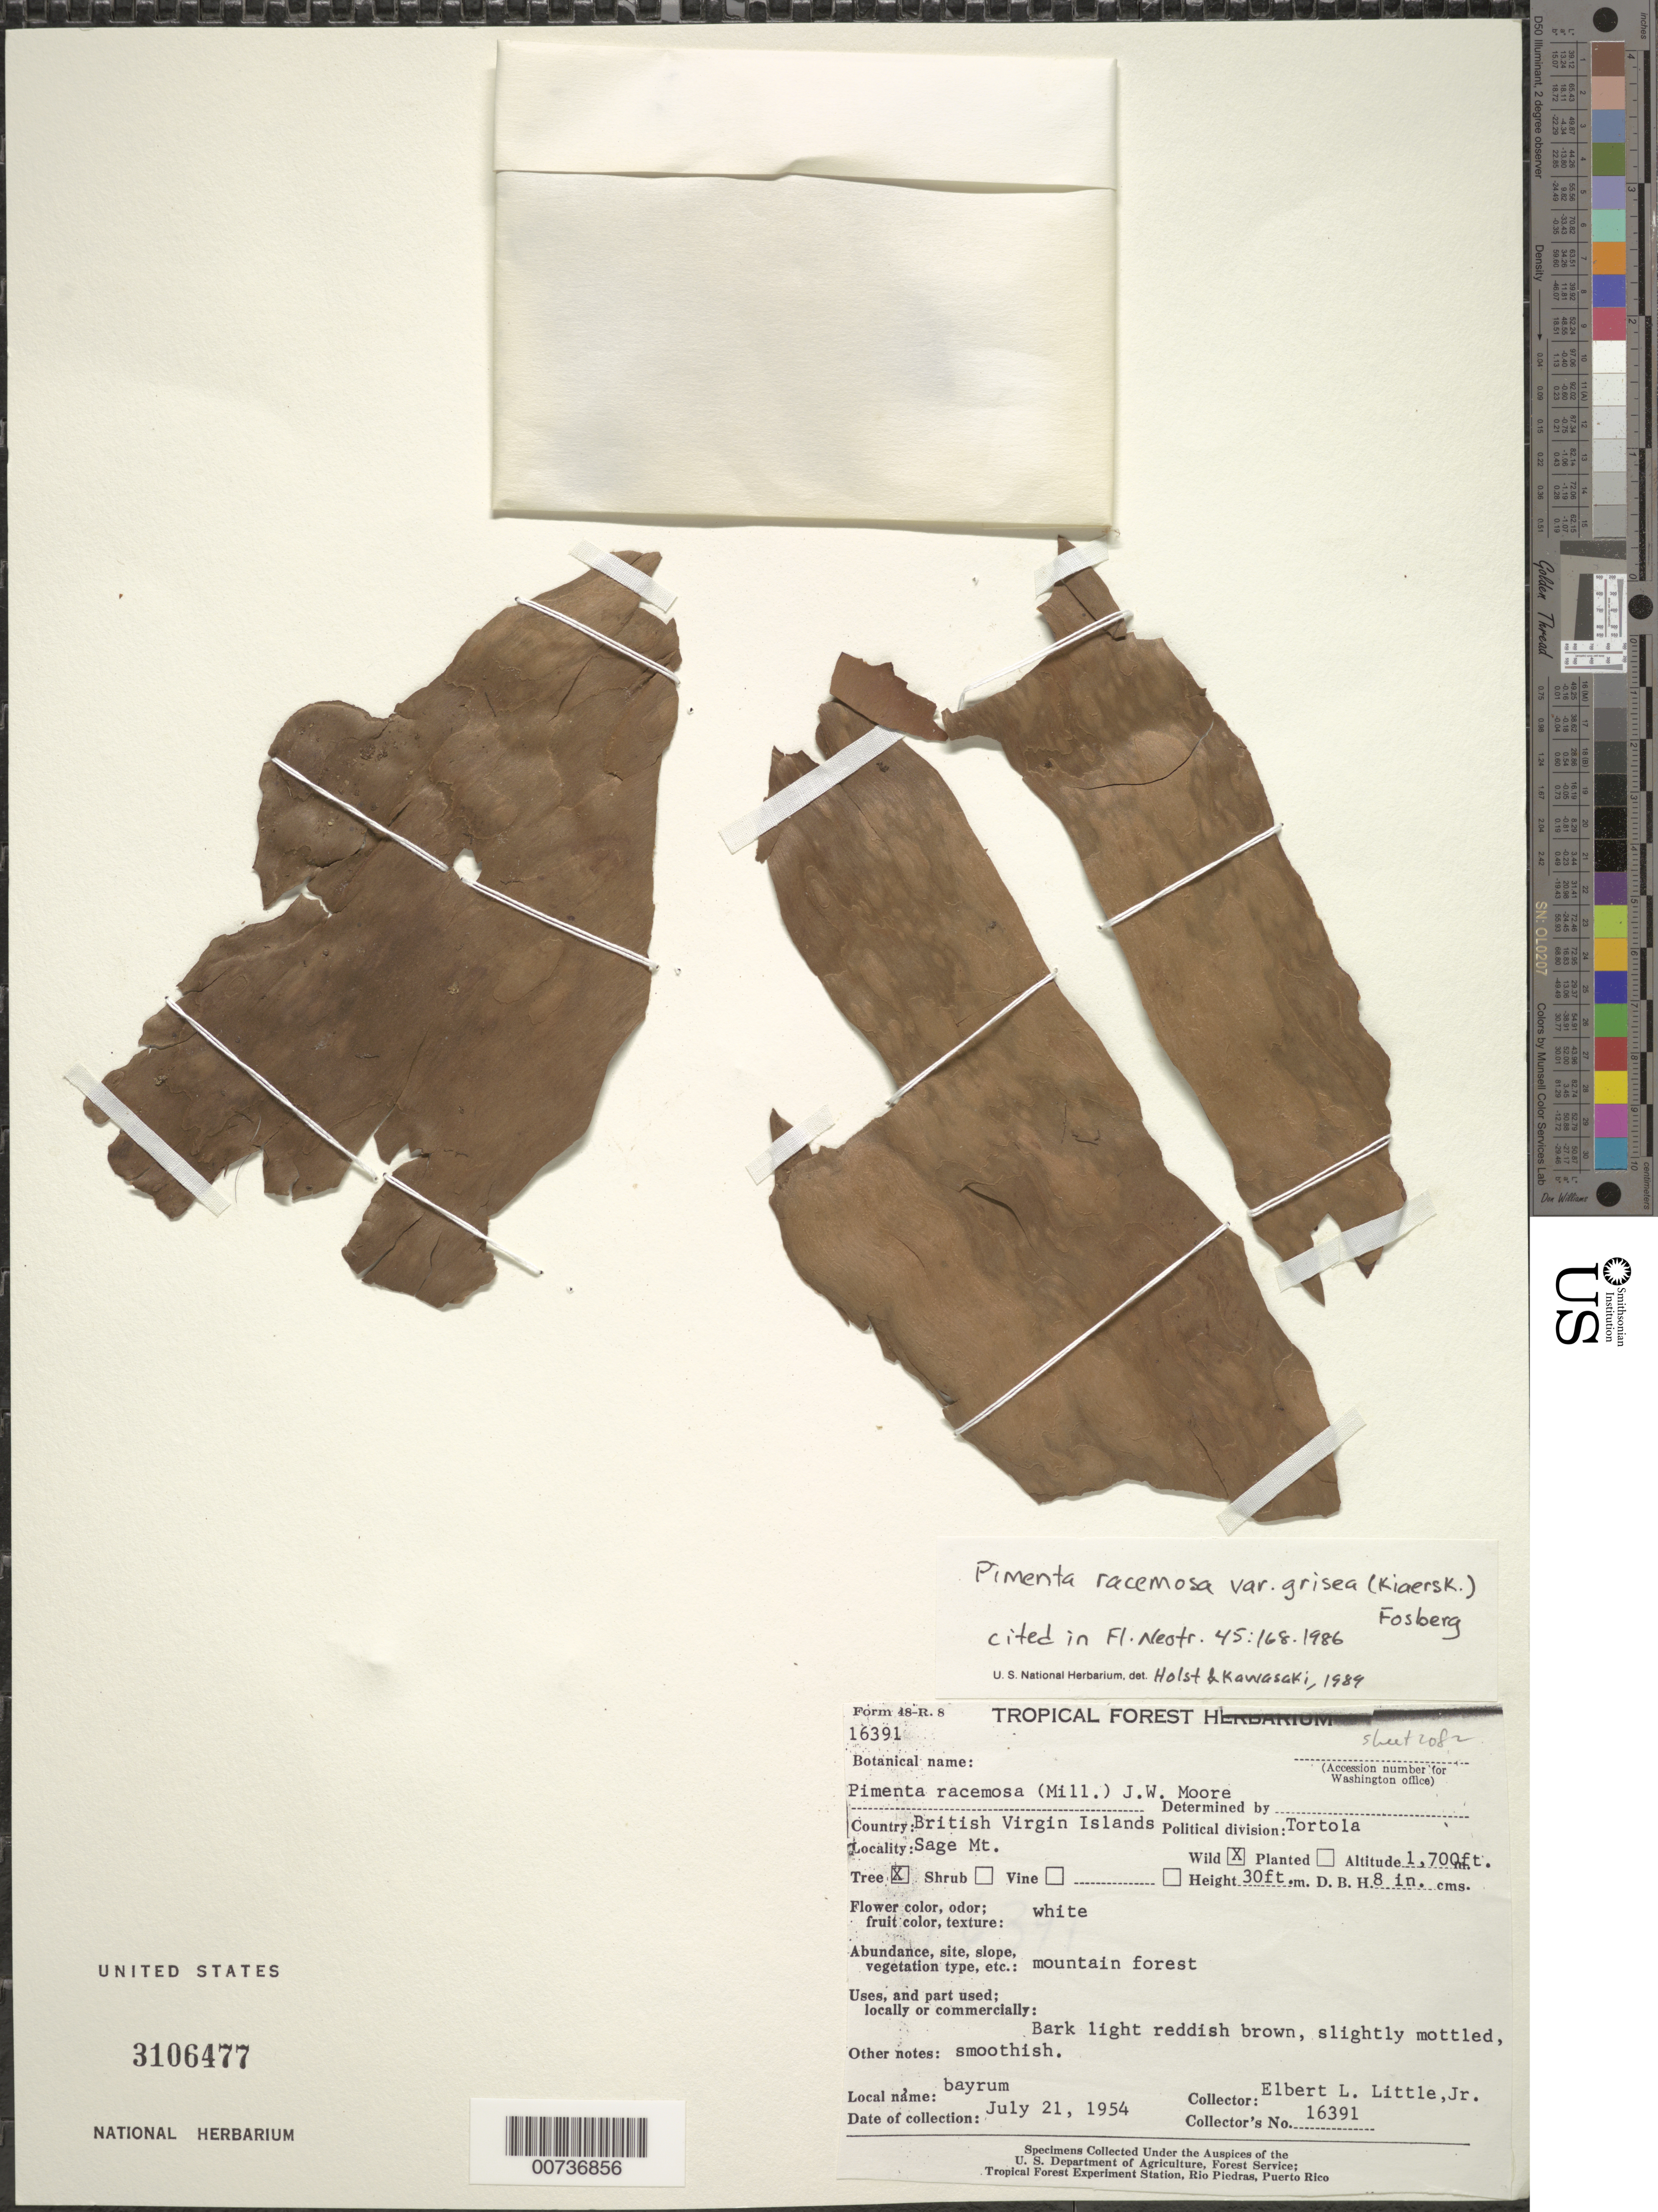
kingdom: Plantae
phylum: Tracheophyta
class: Magnoliopsida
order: Myrtales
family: Myrtaceae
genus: Pimenta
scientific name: Pimenta racemosa var. grisea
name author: (Kiaersk.) Fosberg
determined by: Holst, Bruce K.; Kawasaki, L.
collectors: E. L. Little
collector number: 16391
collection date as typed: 21 Jul 1954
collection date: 1954-07-21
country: British Virgin Islands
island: Tortola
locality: Sage Mountain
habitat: Mountain forest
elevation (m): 518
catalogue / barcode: US 3106477